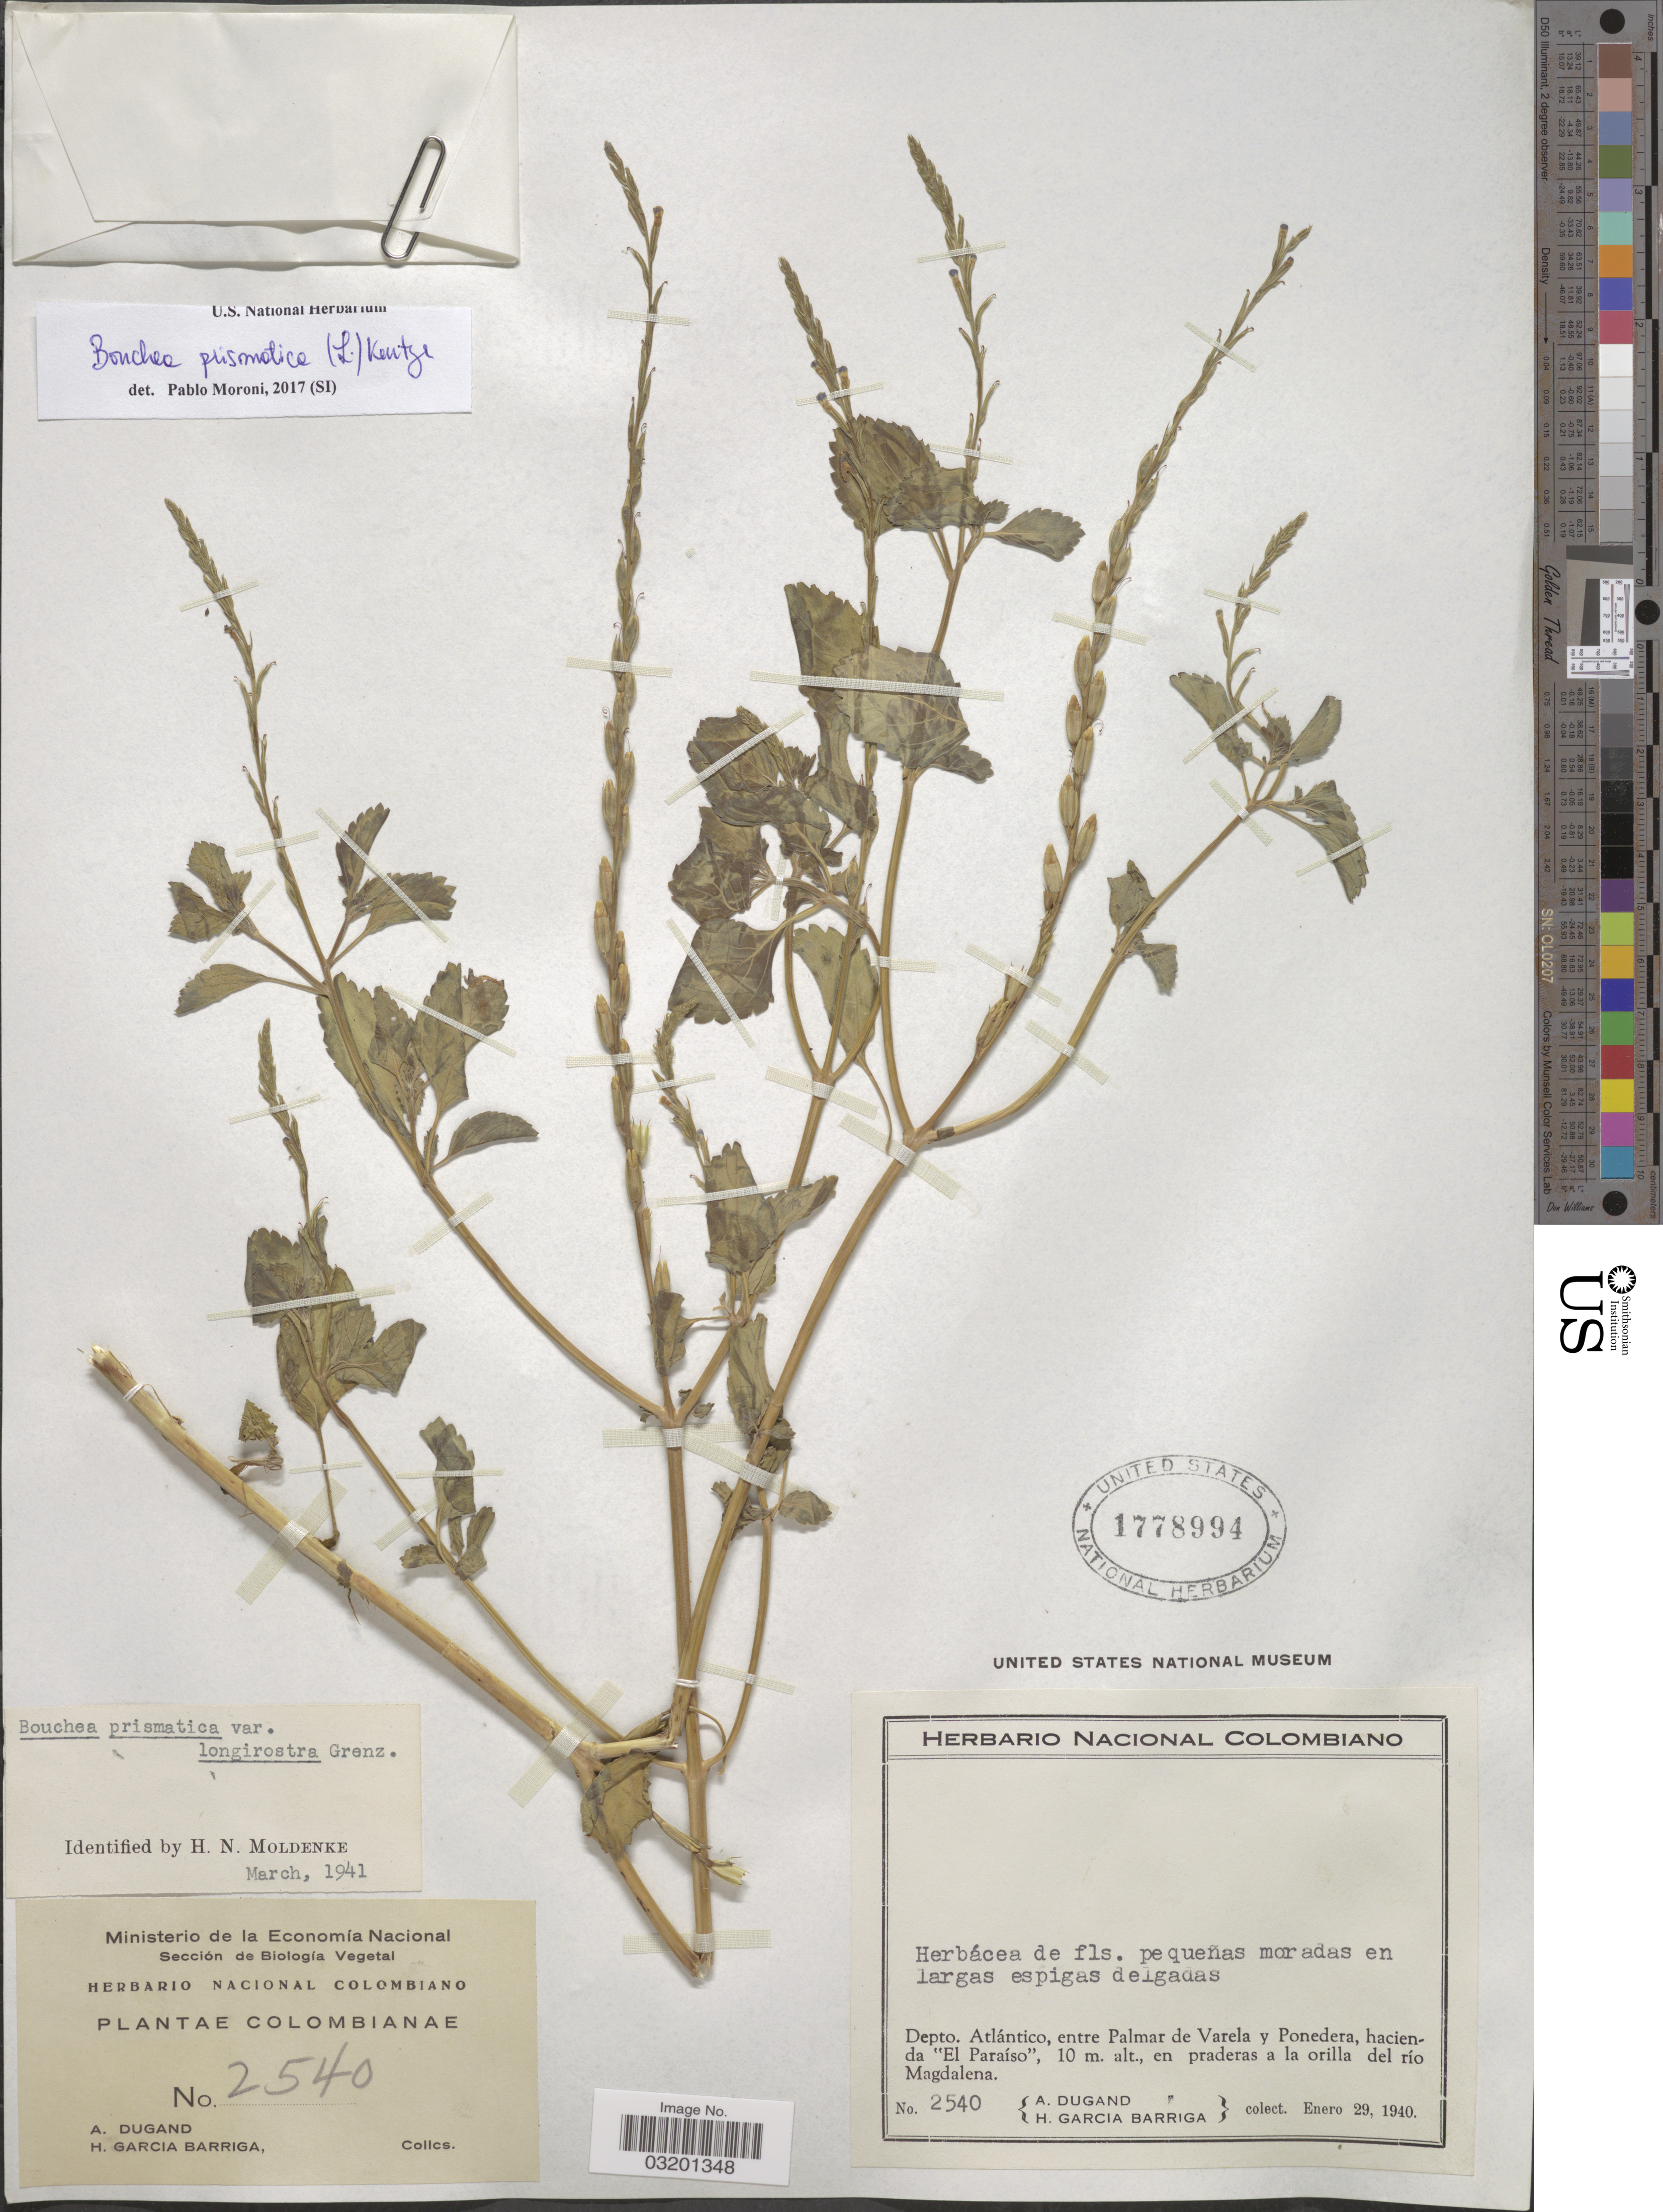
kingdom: Plantae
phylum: Tracheophyta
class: Magnoliopsida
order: Lamiales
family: Verbenaceae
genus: Bouchea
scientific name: Bouchea prismatica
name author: (L.) Kuntze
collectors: A. Dugand & H. García Barriga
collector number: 2540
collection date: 1940-01-29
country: Colombia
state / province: Atlántico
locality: Depto. Atlántico, entre Palmar de Varela y Ponedera, hacienda "El Paraíso", en praderas a la orilla del río Magdalena.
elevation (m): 10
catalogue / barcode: US 1778994